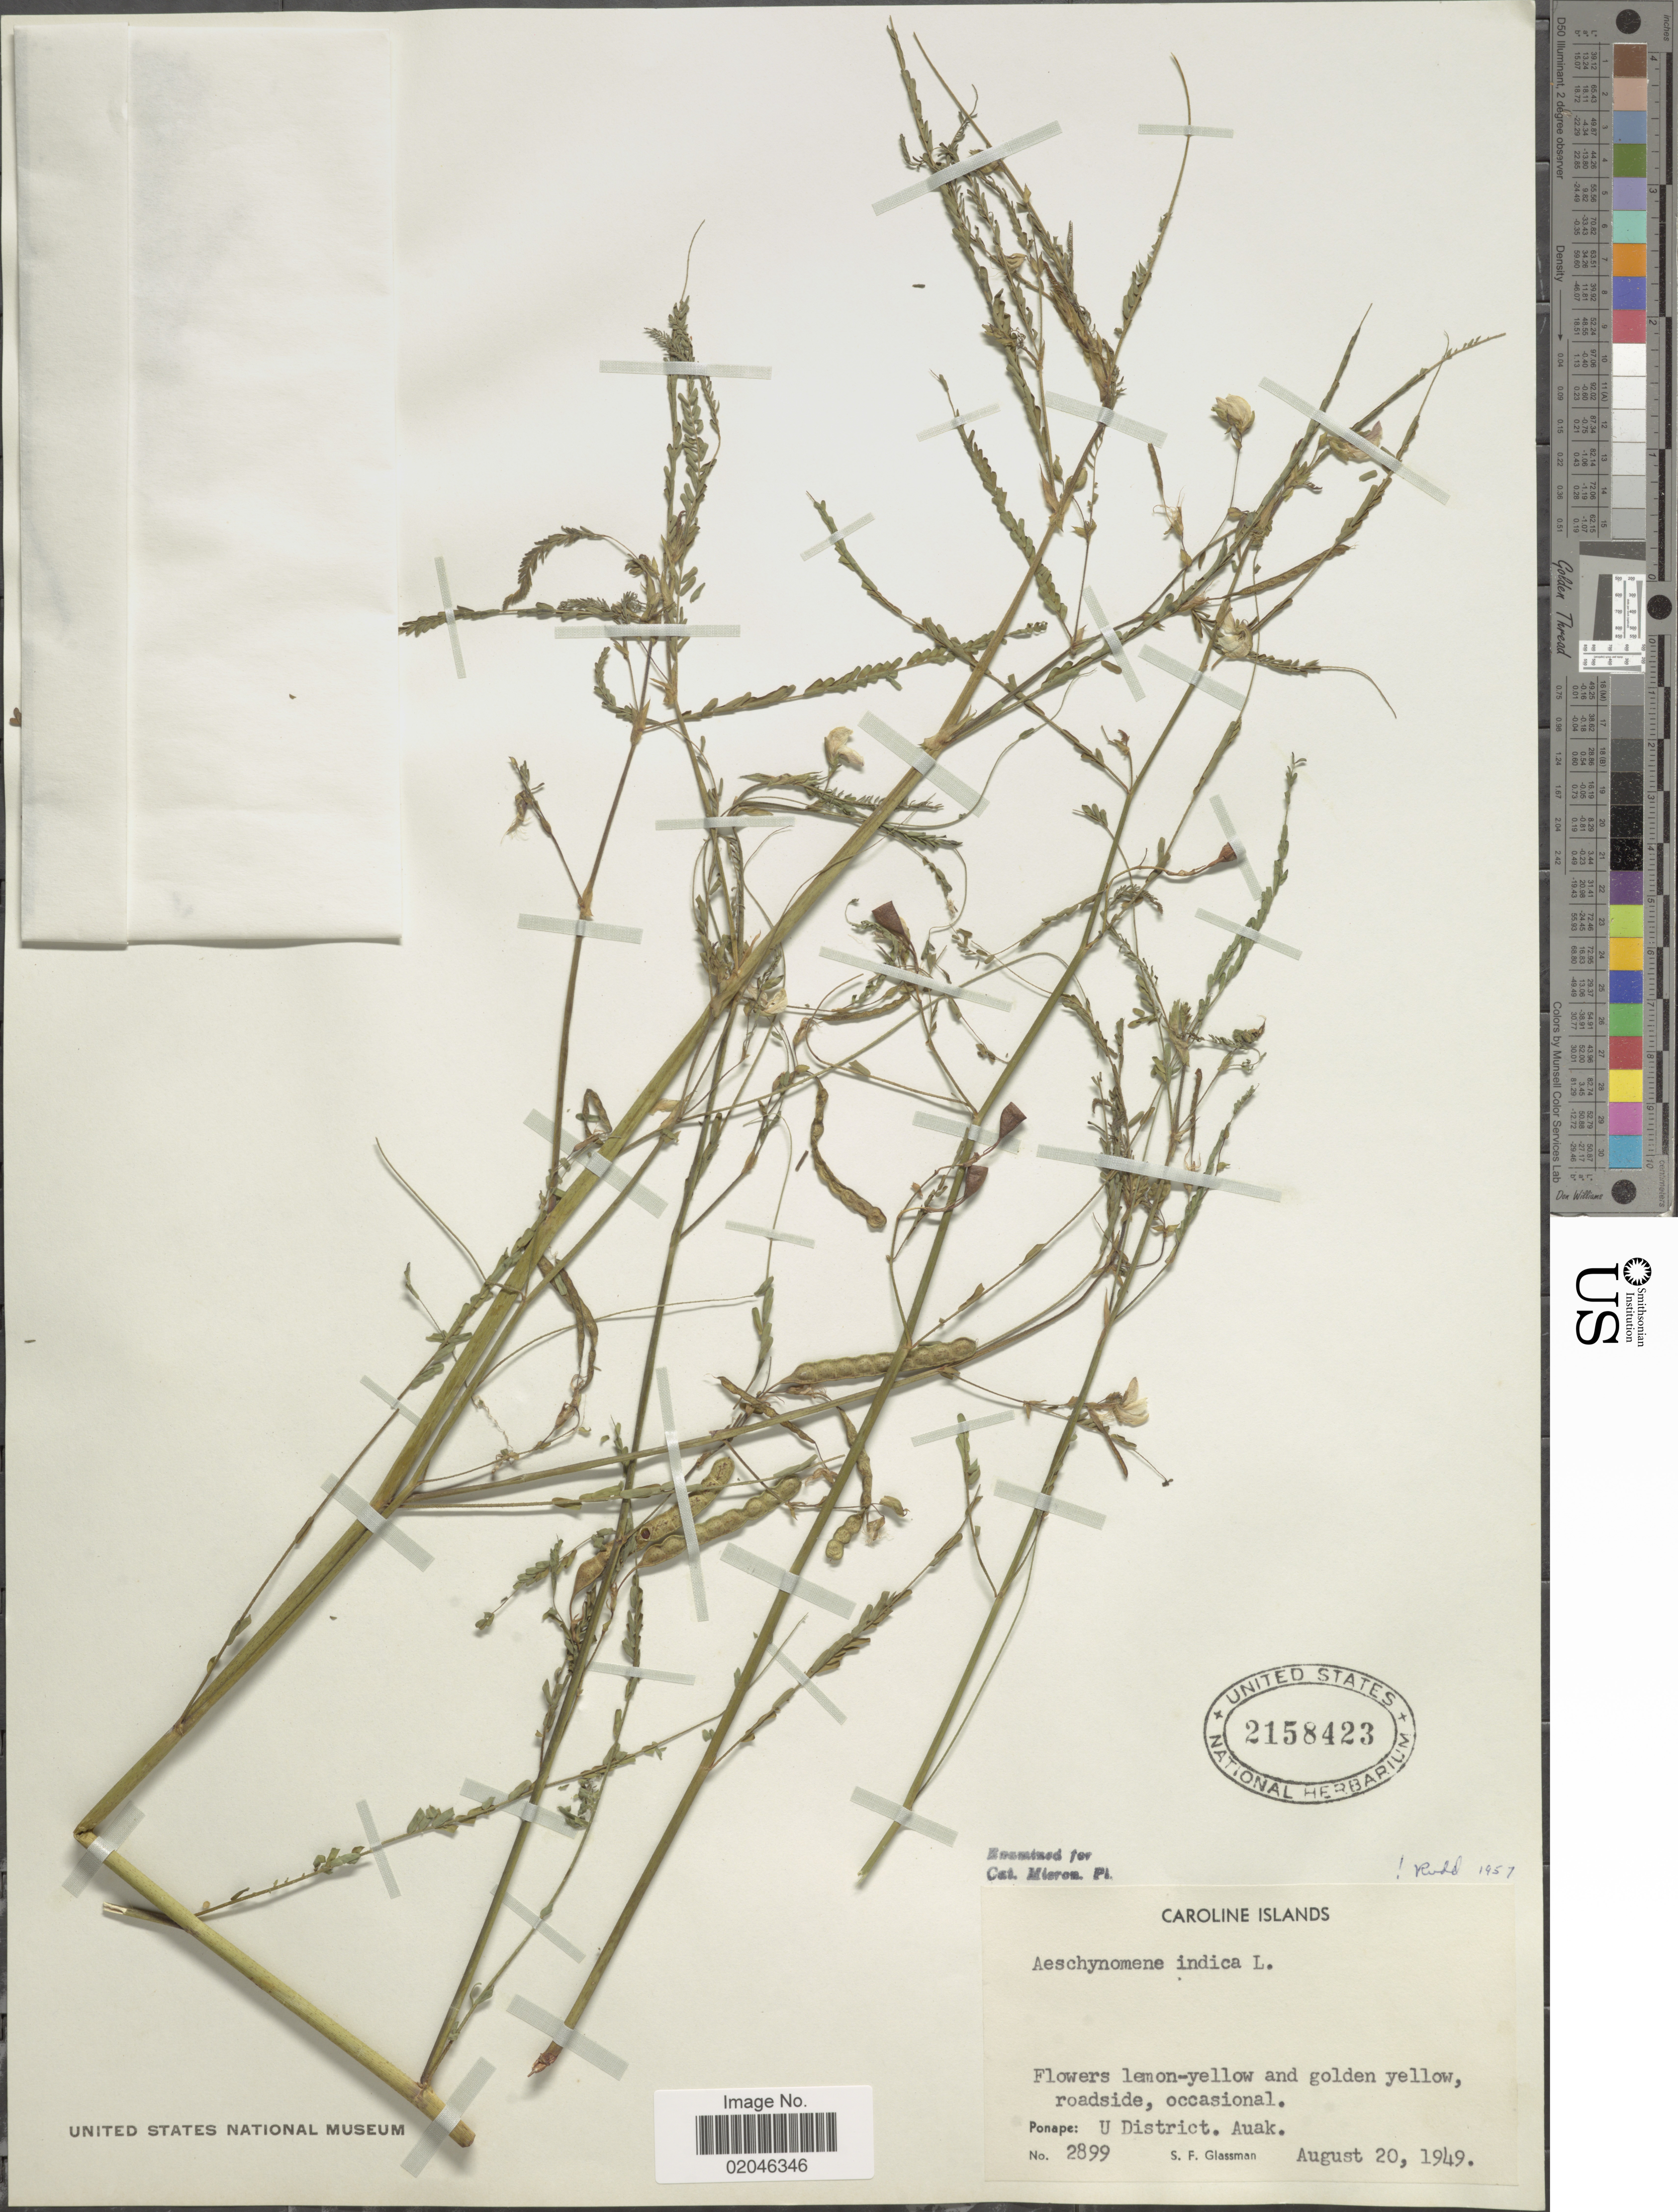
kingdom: Plantae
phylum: Tracheophyta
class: Magnoliopsida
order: Fabales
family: Fabaceae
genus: Aeschynomene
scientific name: Aeschynomene indica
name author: L.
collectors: S. F. Glassman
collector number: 2899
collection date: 1949-08-20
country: Micronesia, Federated States of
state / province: Pohnpei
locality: Caroline Islands. Ponape: U District. Auak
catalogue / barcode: US 2158423